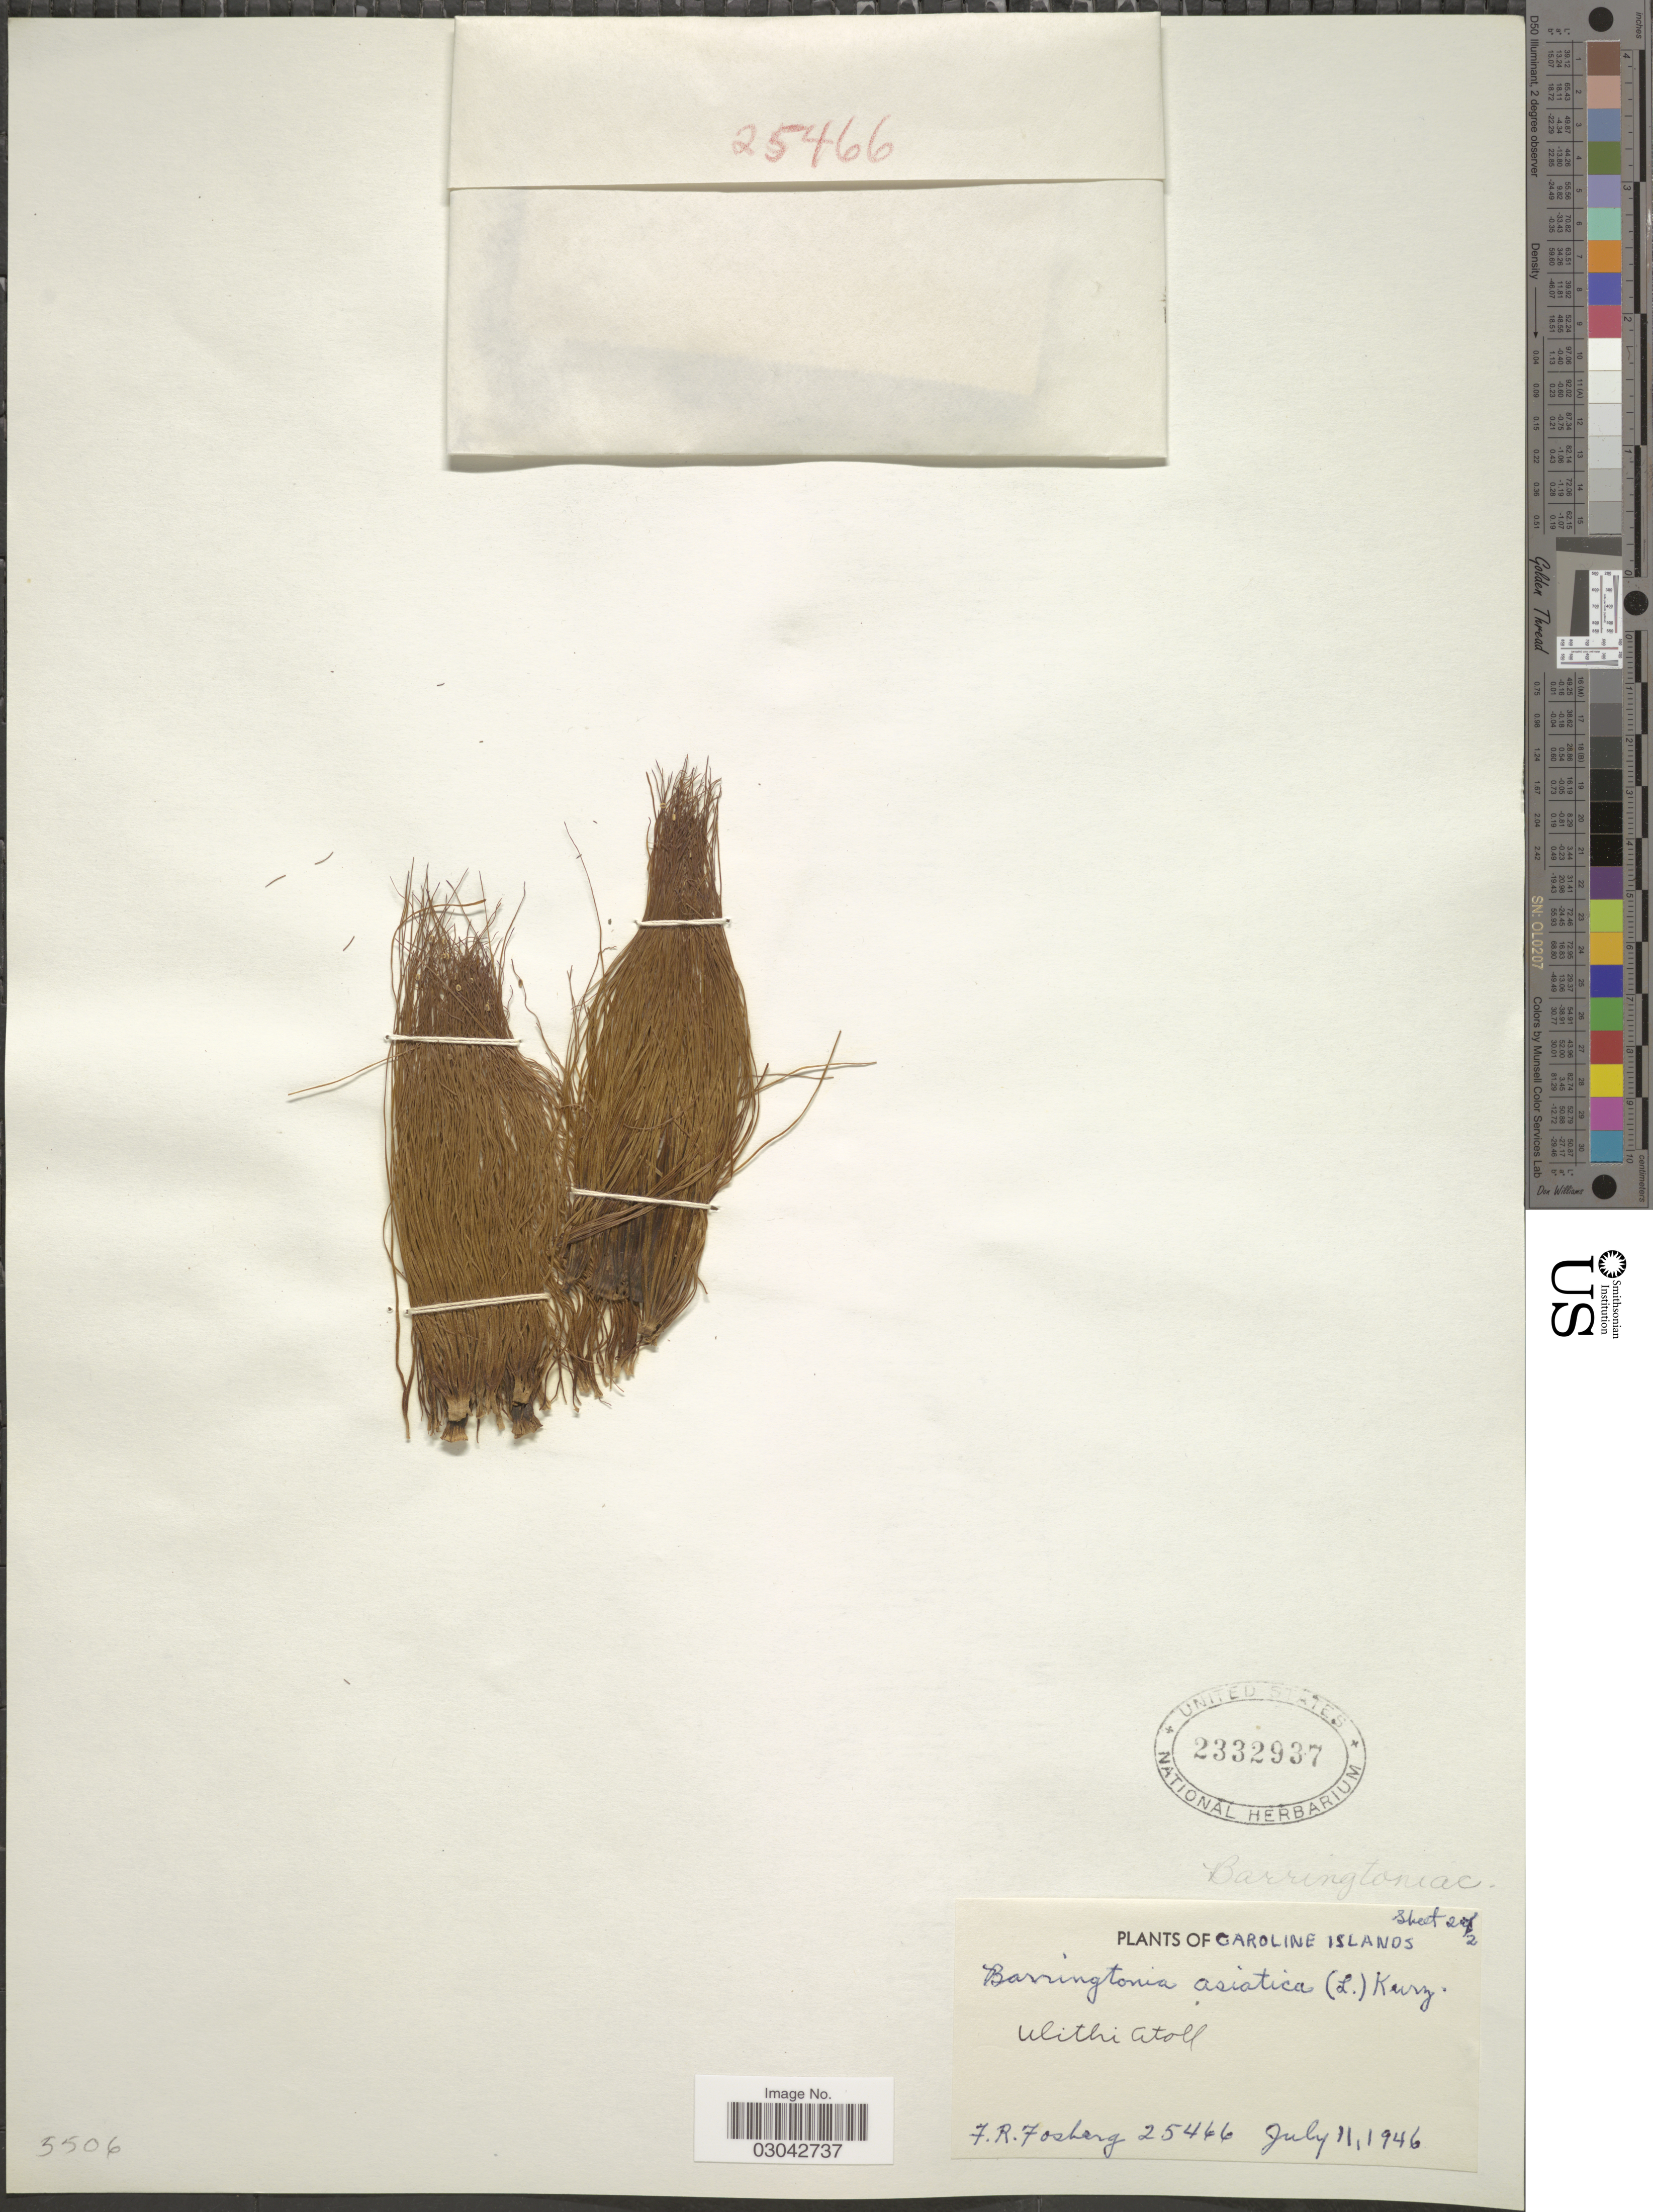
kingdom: Plantae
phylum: Tracheophyta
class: Magnoliopsida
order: Ericales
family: Lecythidaceae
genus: Barringtonia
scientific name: Barringtonia asiatica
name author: (L.) Kurz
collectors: F. R. Fosberg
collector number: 25466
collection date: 1946-07-11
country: Micronesia, Federated States of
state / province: Yap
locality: Caroline Islands. Ulithi Atoll.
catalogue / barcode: US 2332937